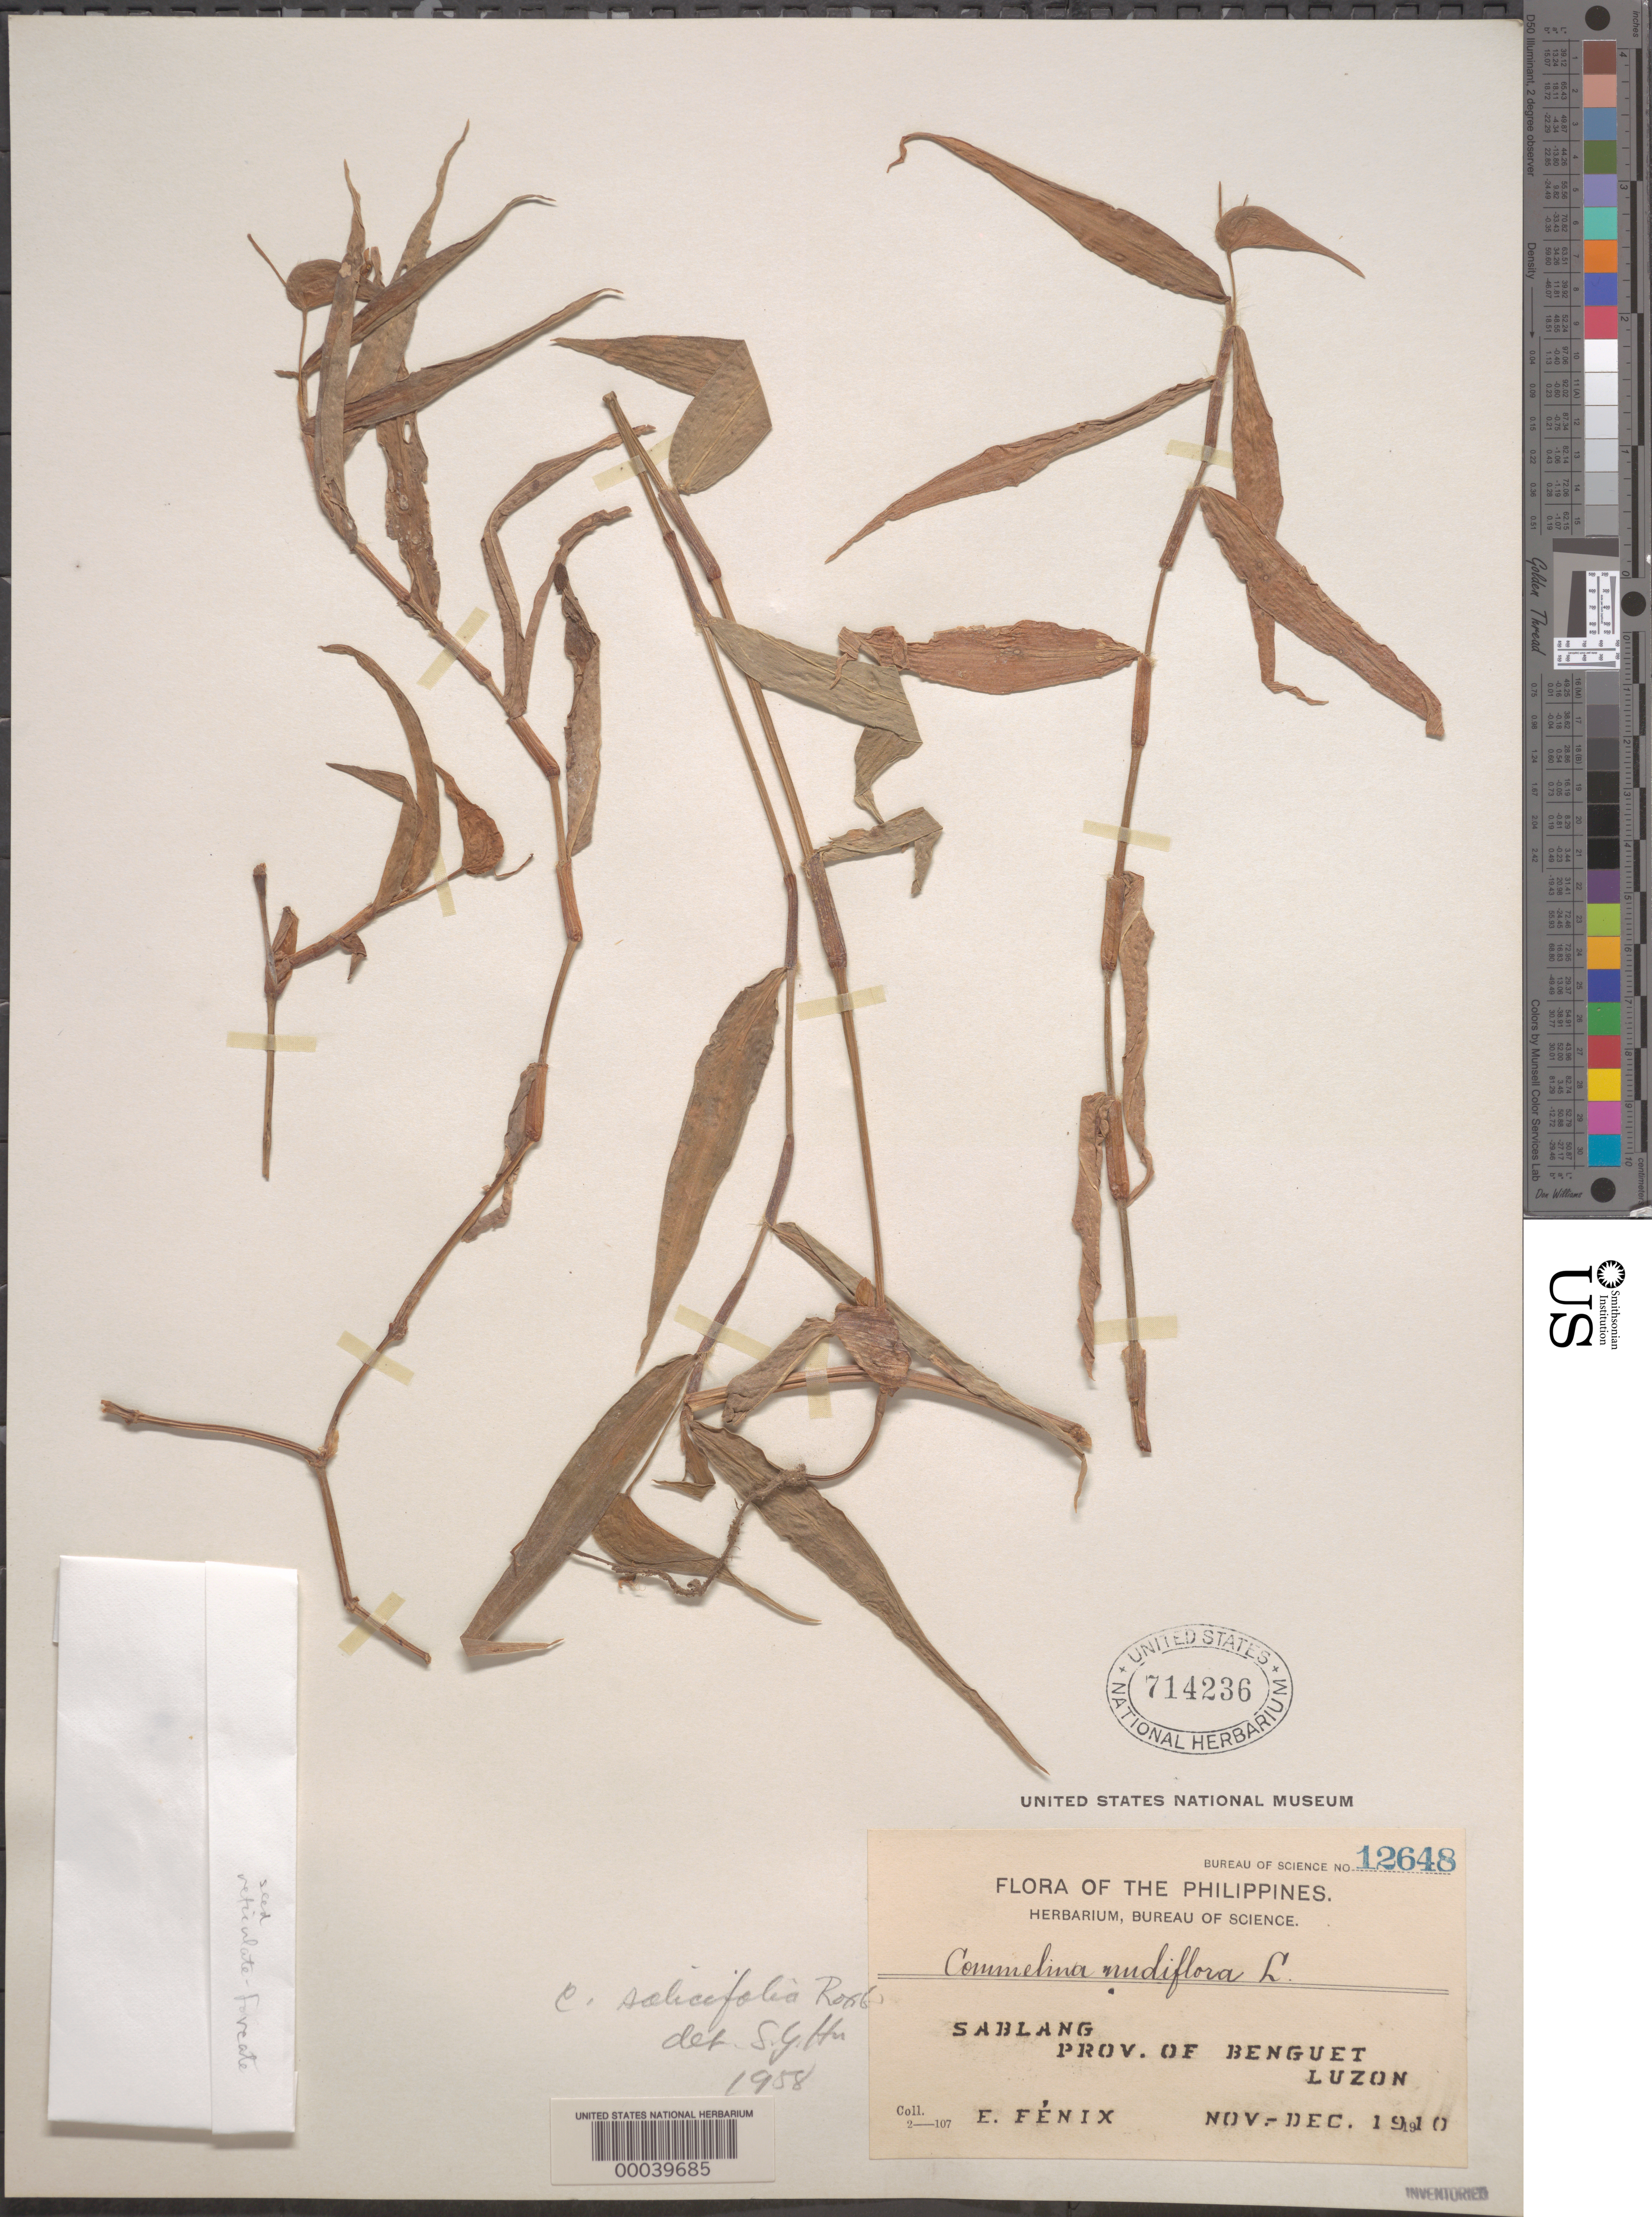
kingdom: Plantae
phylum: Tracheophyta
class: Liliopsida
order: Commelinales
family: Commelinaceae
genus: Commelina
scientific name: Commelina diffusa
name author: Burm. f.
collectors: E. Fenix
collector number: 12648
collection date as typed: Nov 1910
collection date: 1910-11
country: Philippines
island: Luzon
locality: Sablang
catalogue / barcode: US 714236